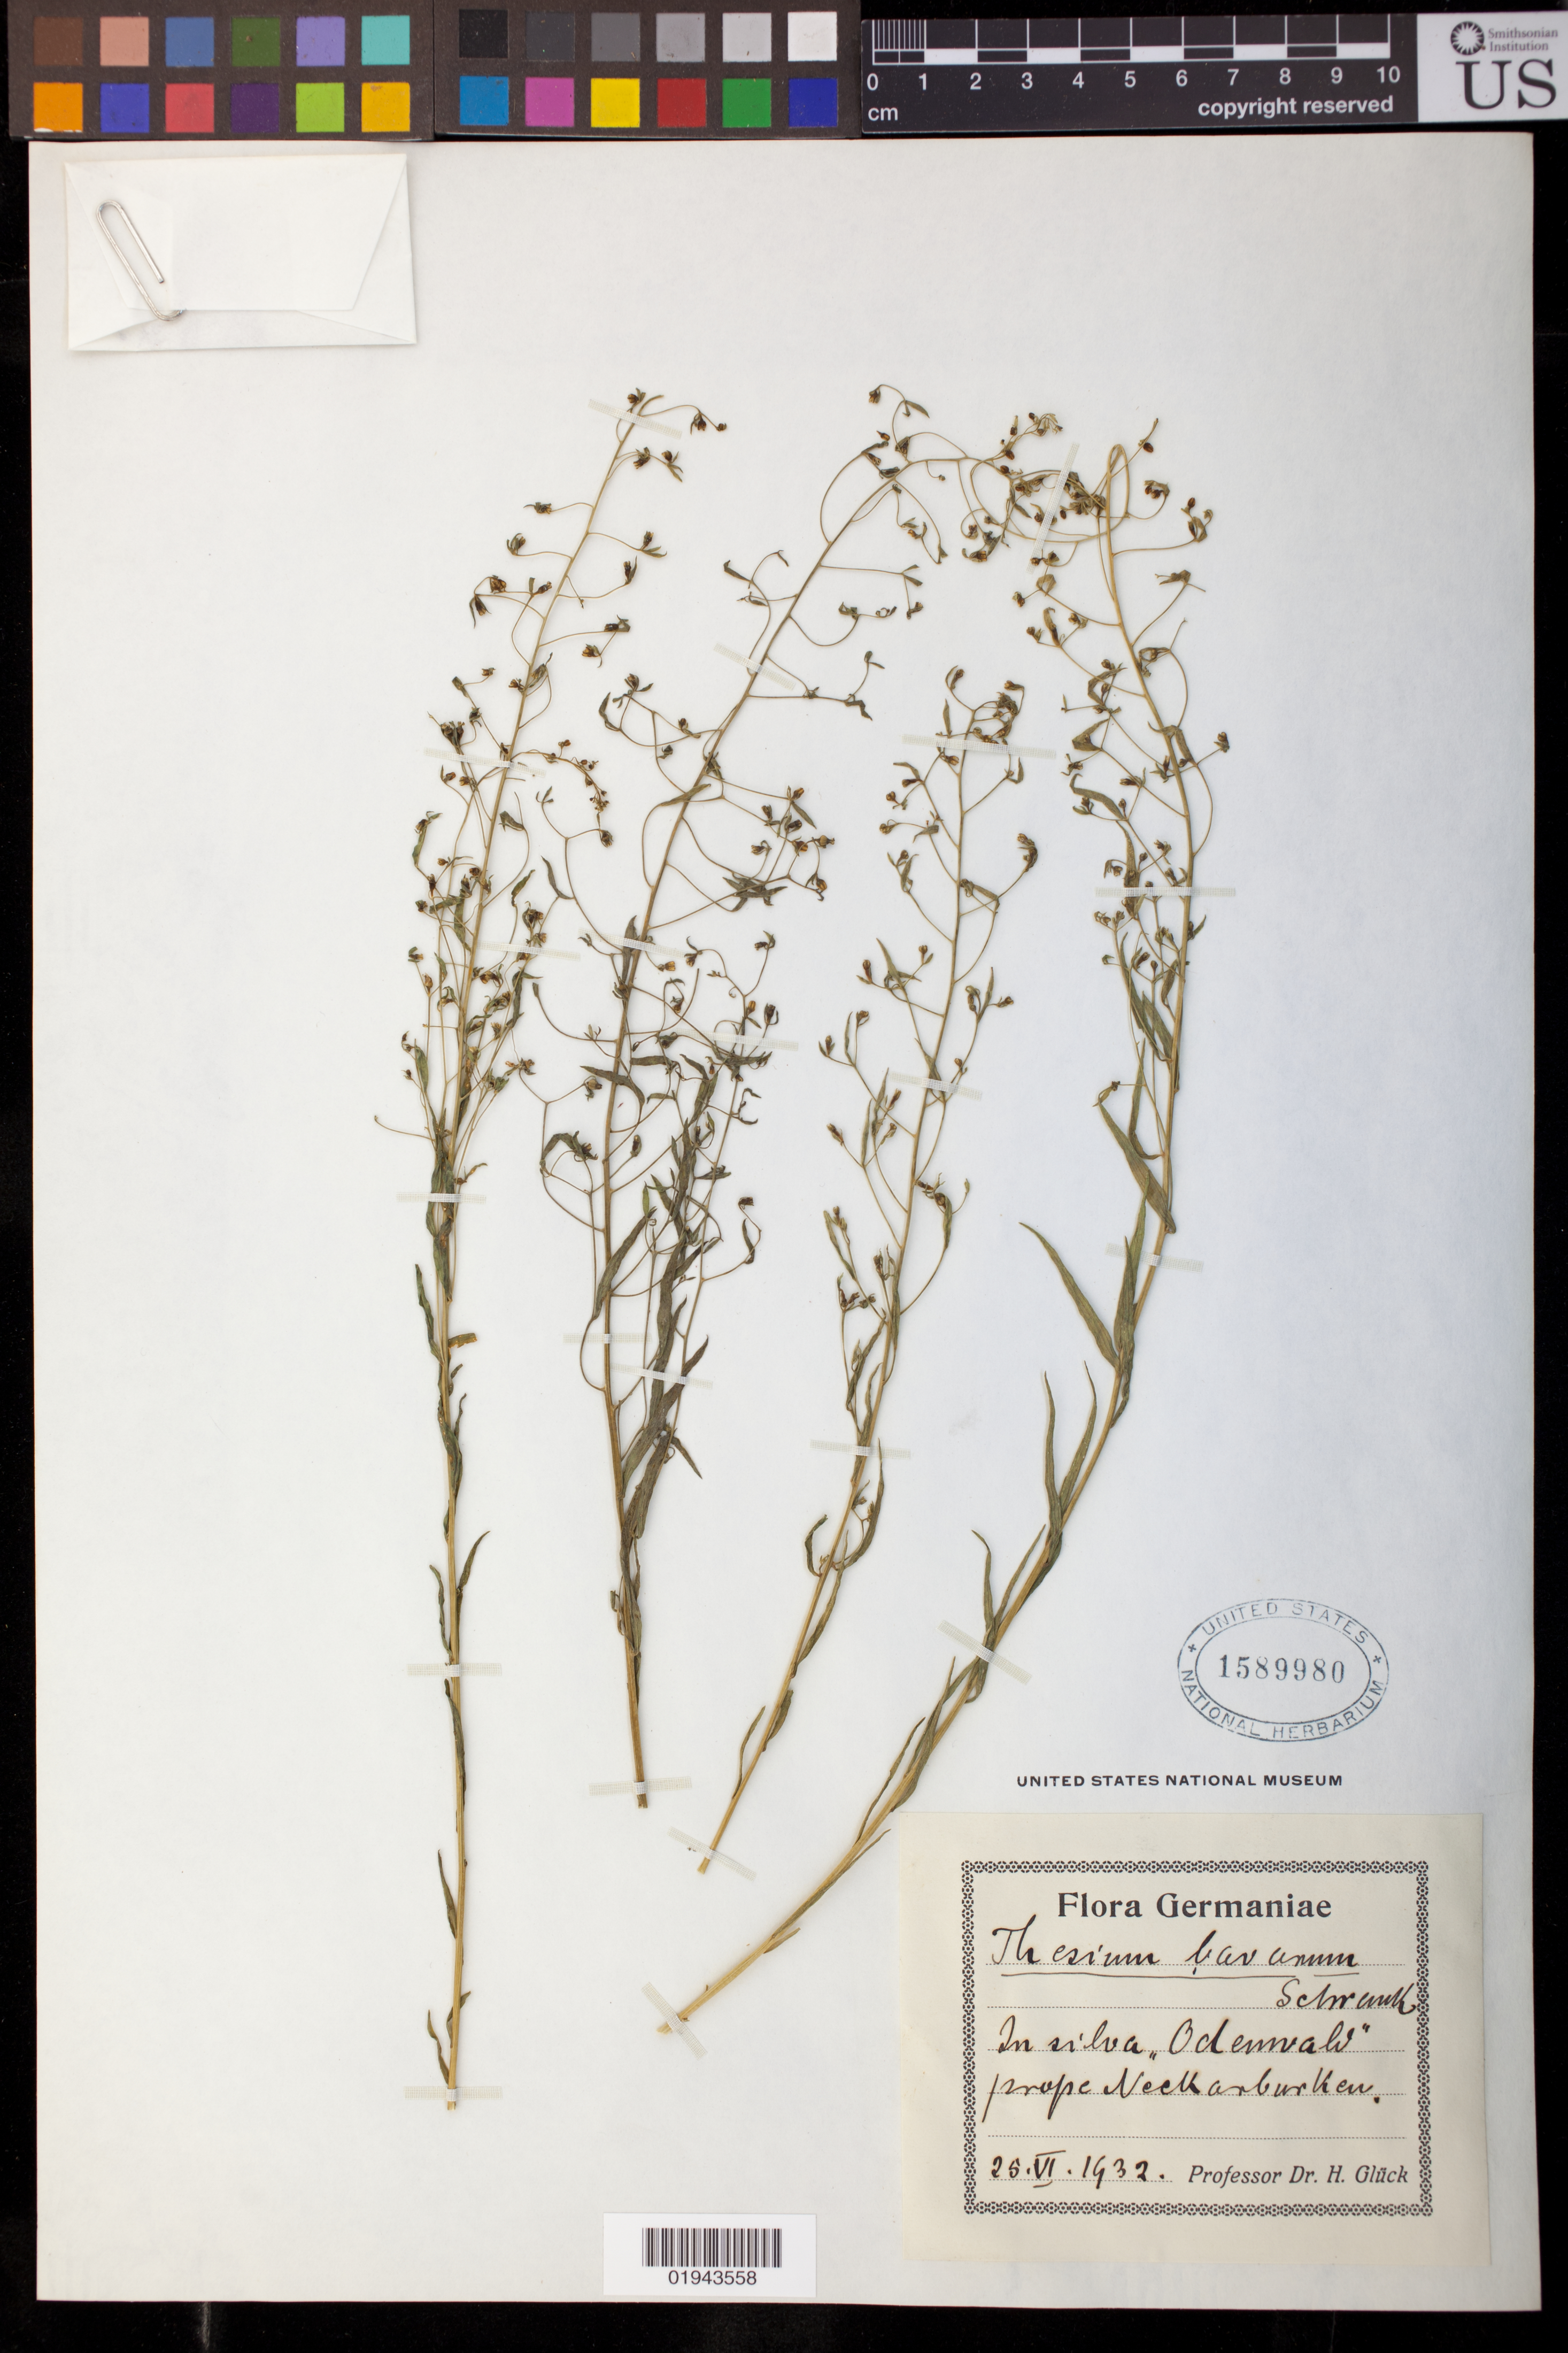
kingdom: Plantae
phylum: Tracheophyta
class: Magnoliopsida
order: Santalales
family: Thesiaceae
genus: Thesium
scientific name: Thesium bavarium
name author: Schrank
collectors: H. Gluck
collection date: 1932-06-25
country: Germany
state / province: Baden-Württemberg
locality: Odenwald prope Neckarburken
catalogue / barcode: US 1589980